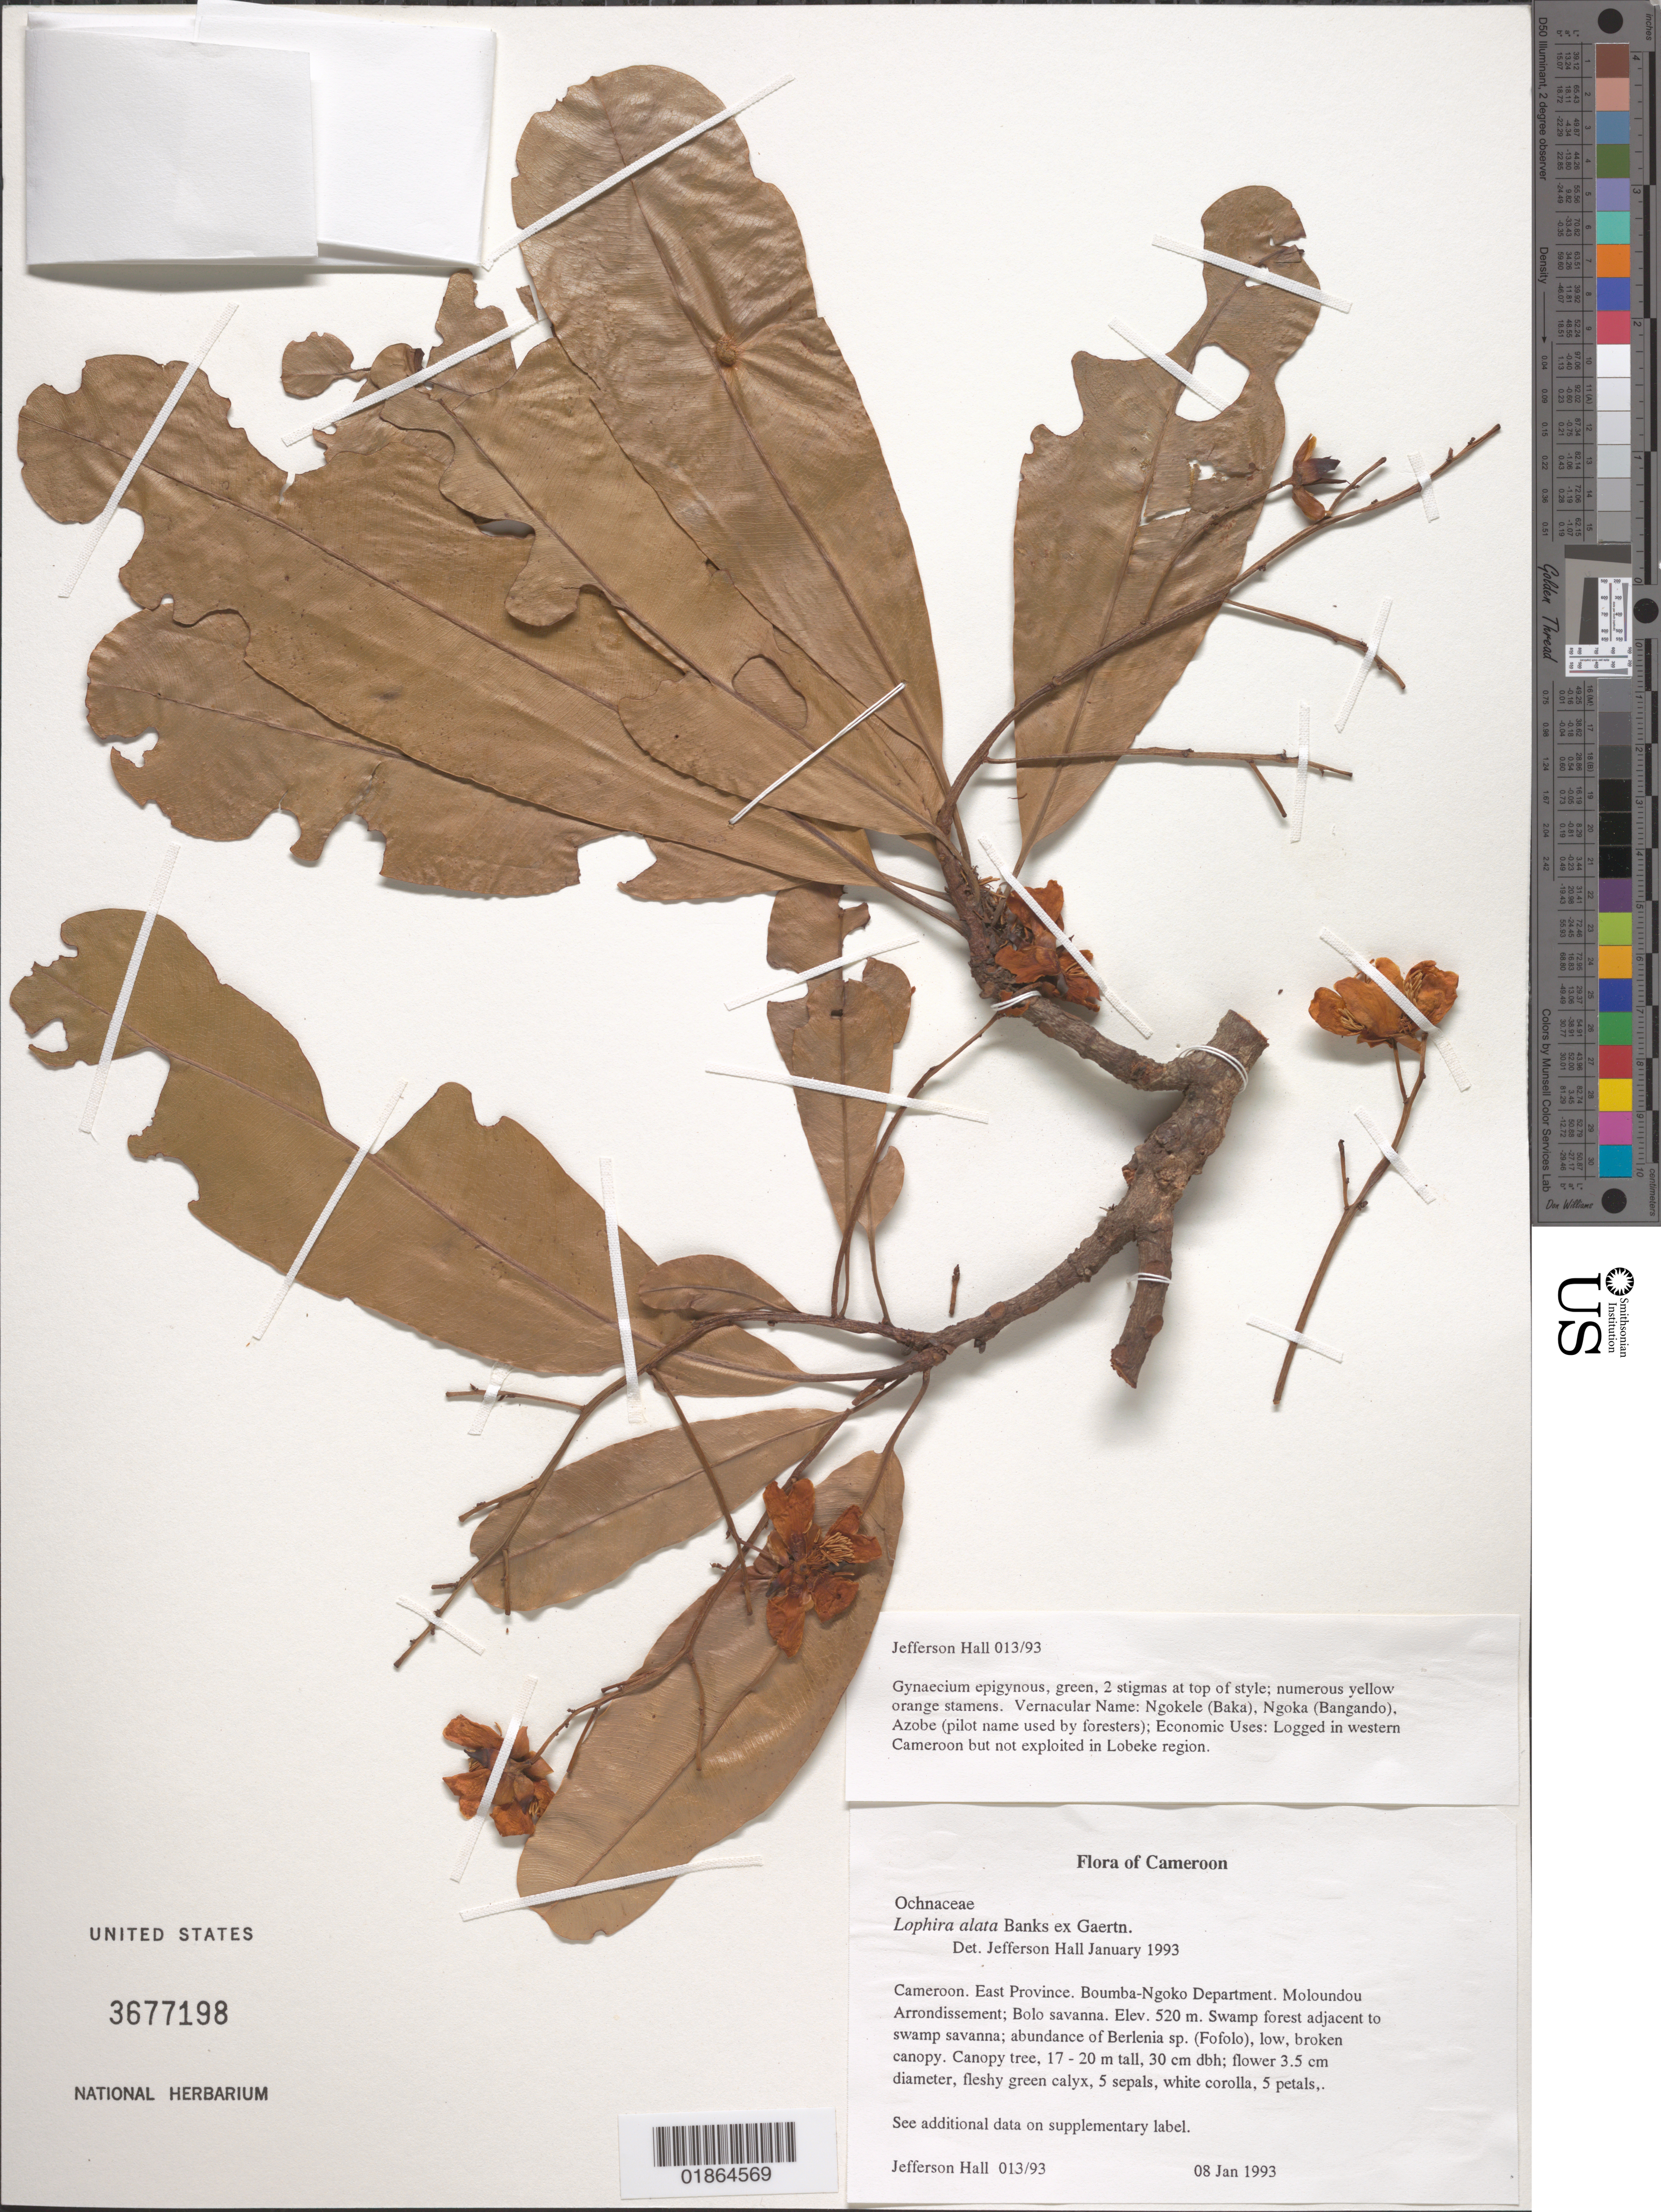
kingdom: Plantae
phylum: Tracheophyta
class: Magnoliopsida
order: Malpighiales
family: Ochnaceae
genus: Lophira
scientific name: Lophira alata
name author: Banks ex C.F. Gaertn.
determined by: Hall, Jefferson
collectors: J. Hall & -. Edouard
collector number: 013/93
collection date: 1993-01-08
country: Cameroon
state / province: Est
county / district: Boumba-ngoko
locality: Moloundou Arrondissement; Bolo savanna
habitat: Swamp forest adjacent to swamp savanna; abundance of Berlenia sp. (Fofolo), low, broken canopy.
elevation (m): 520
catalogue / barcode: US 3677198